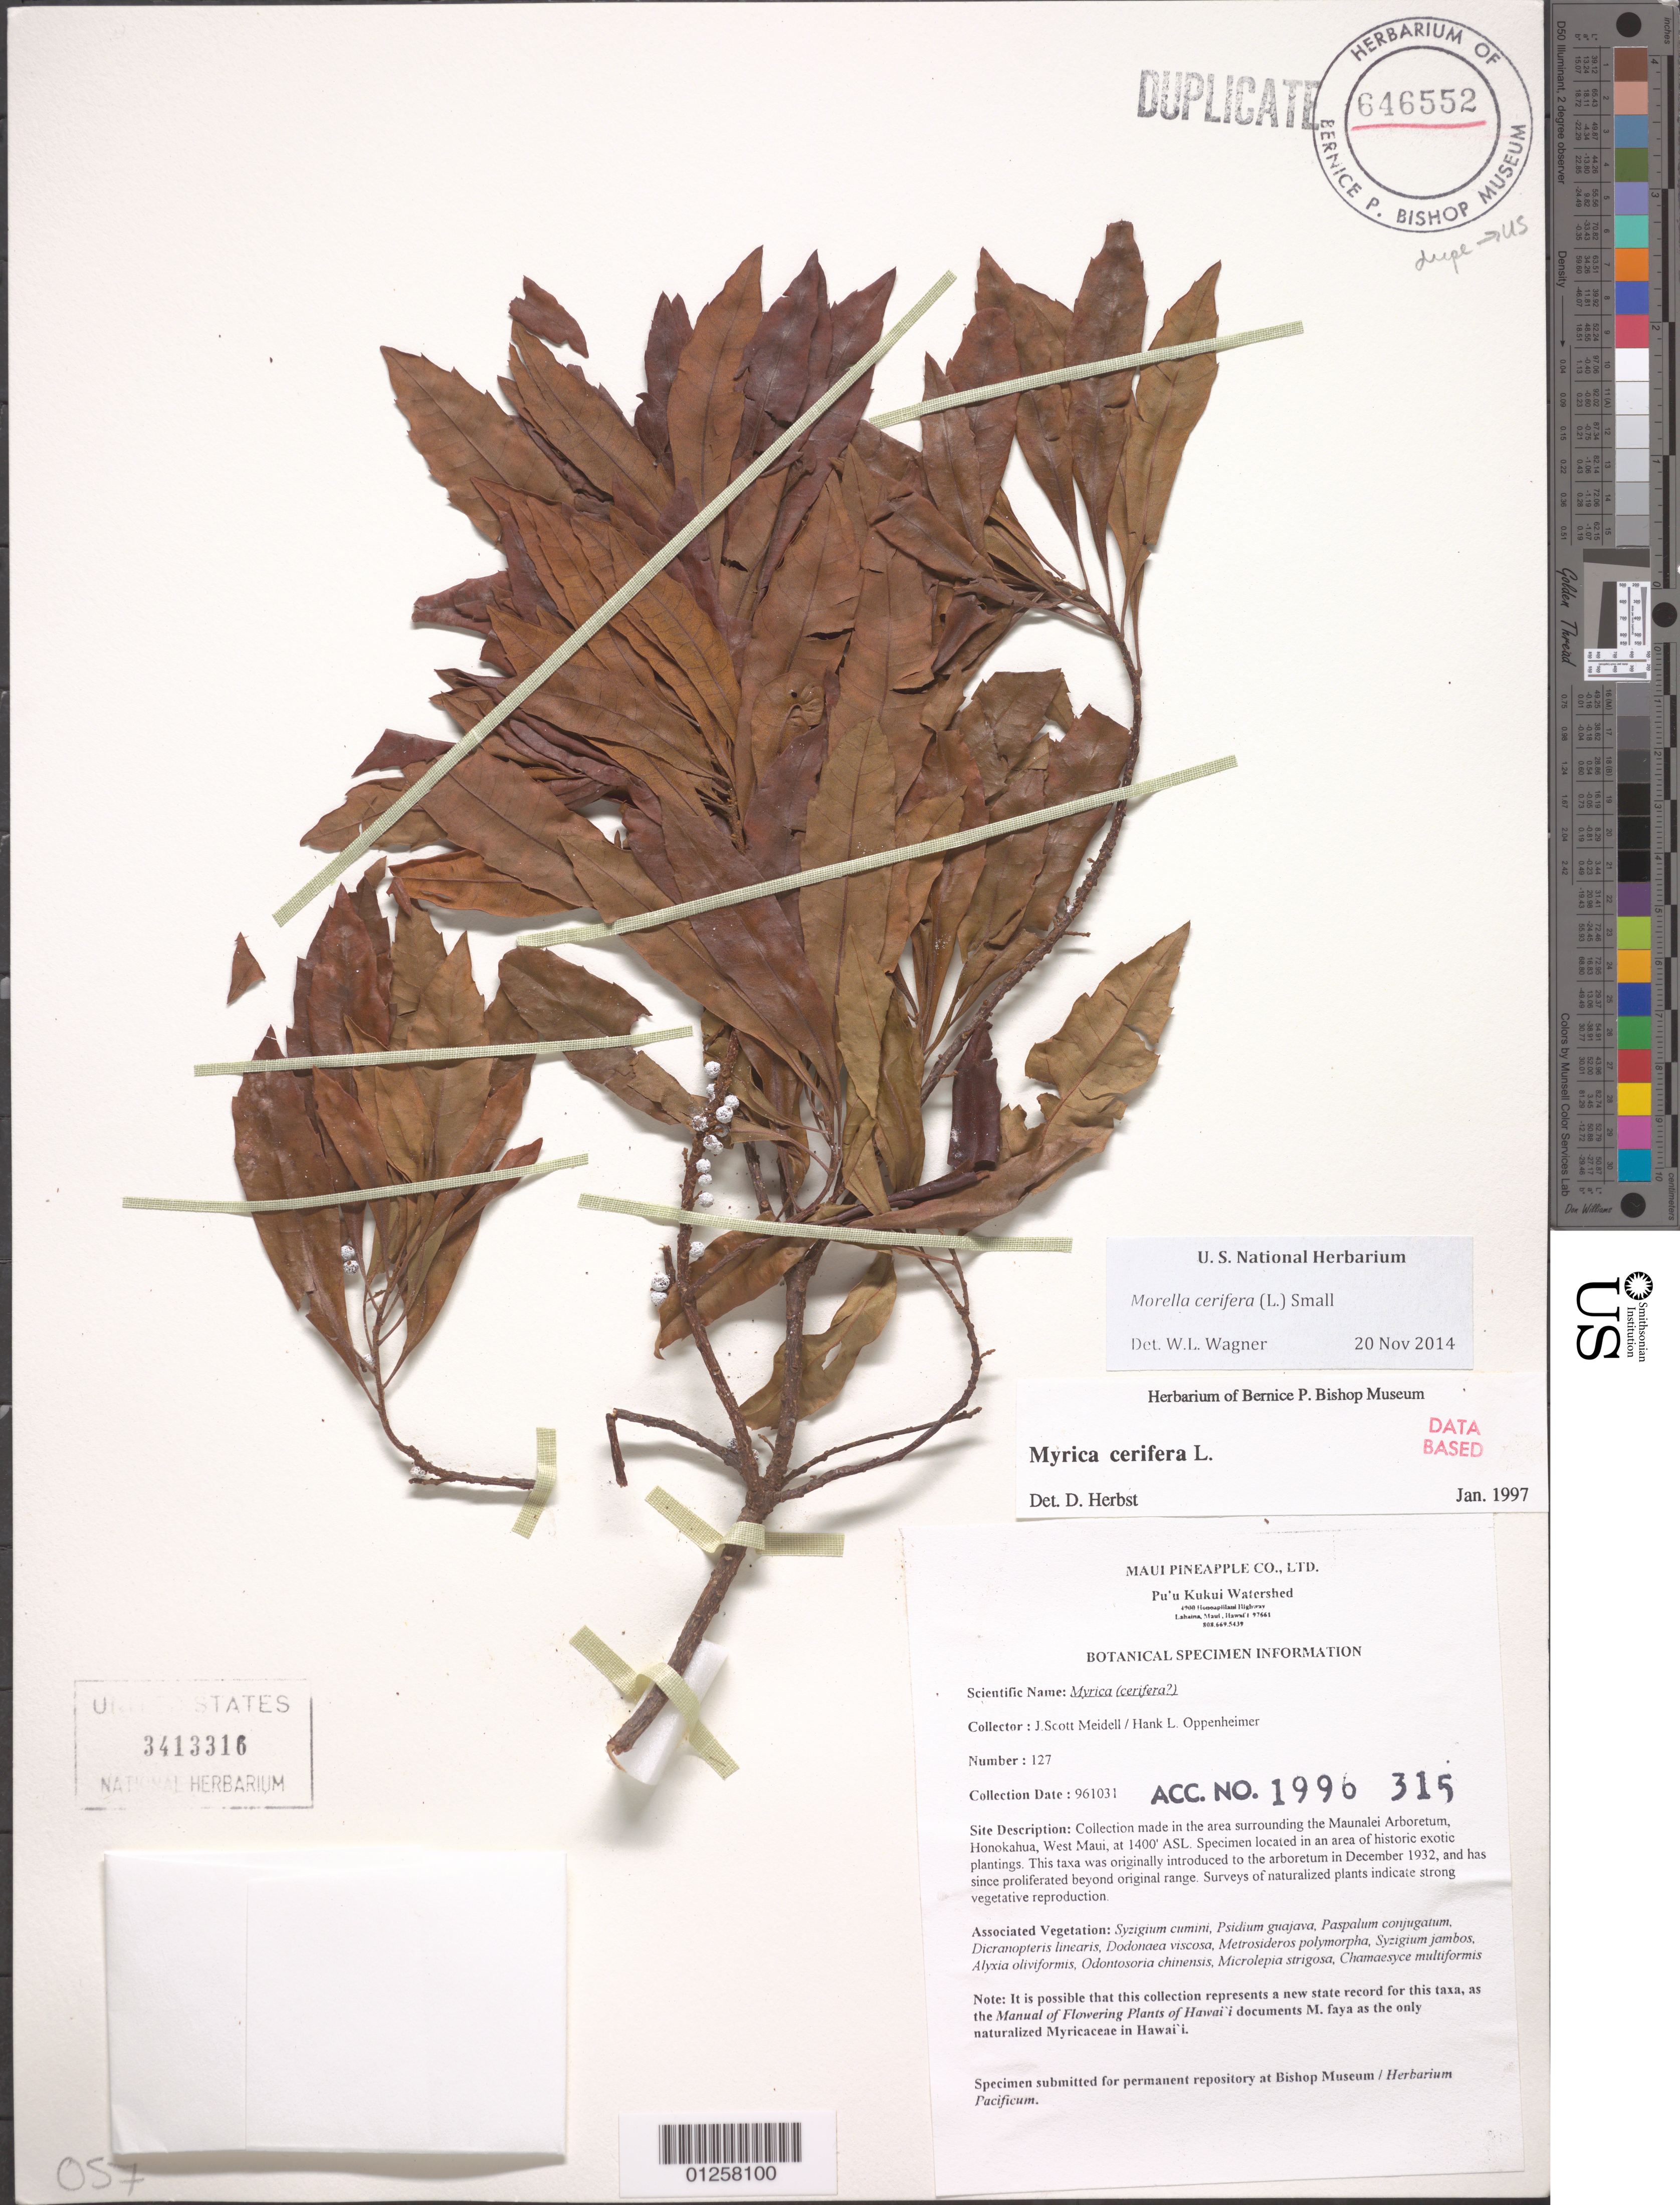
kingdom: Plantae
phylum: Tracheophyta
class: Magnoliopsida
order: Fagales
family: Myricaceae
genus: Morella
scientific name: Morella cerifera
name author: (L.) Small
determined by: Wagner, W. L., (BOT), Smithsonian Institution - National Museum of Natural History (UNITED STATES)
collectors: J. Meidell & H. L. Oppenheimer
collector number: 127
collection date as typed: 961031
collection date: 1996-10-31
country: United States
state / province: Hawaii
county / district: Maui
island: Maui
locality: Collection made in the area surrounding the Maunalei Arboretum, W Maui; Honokahu.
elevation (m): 427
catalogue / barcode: US 3413316